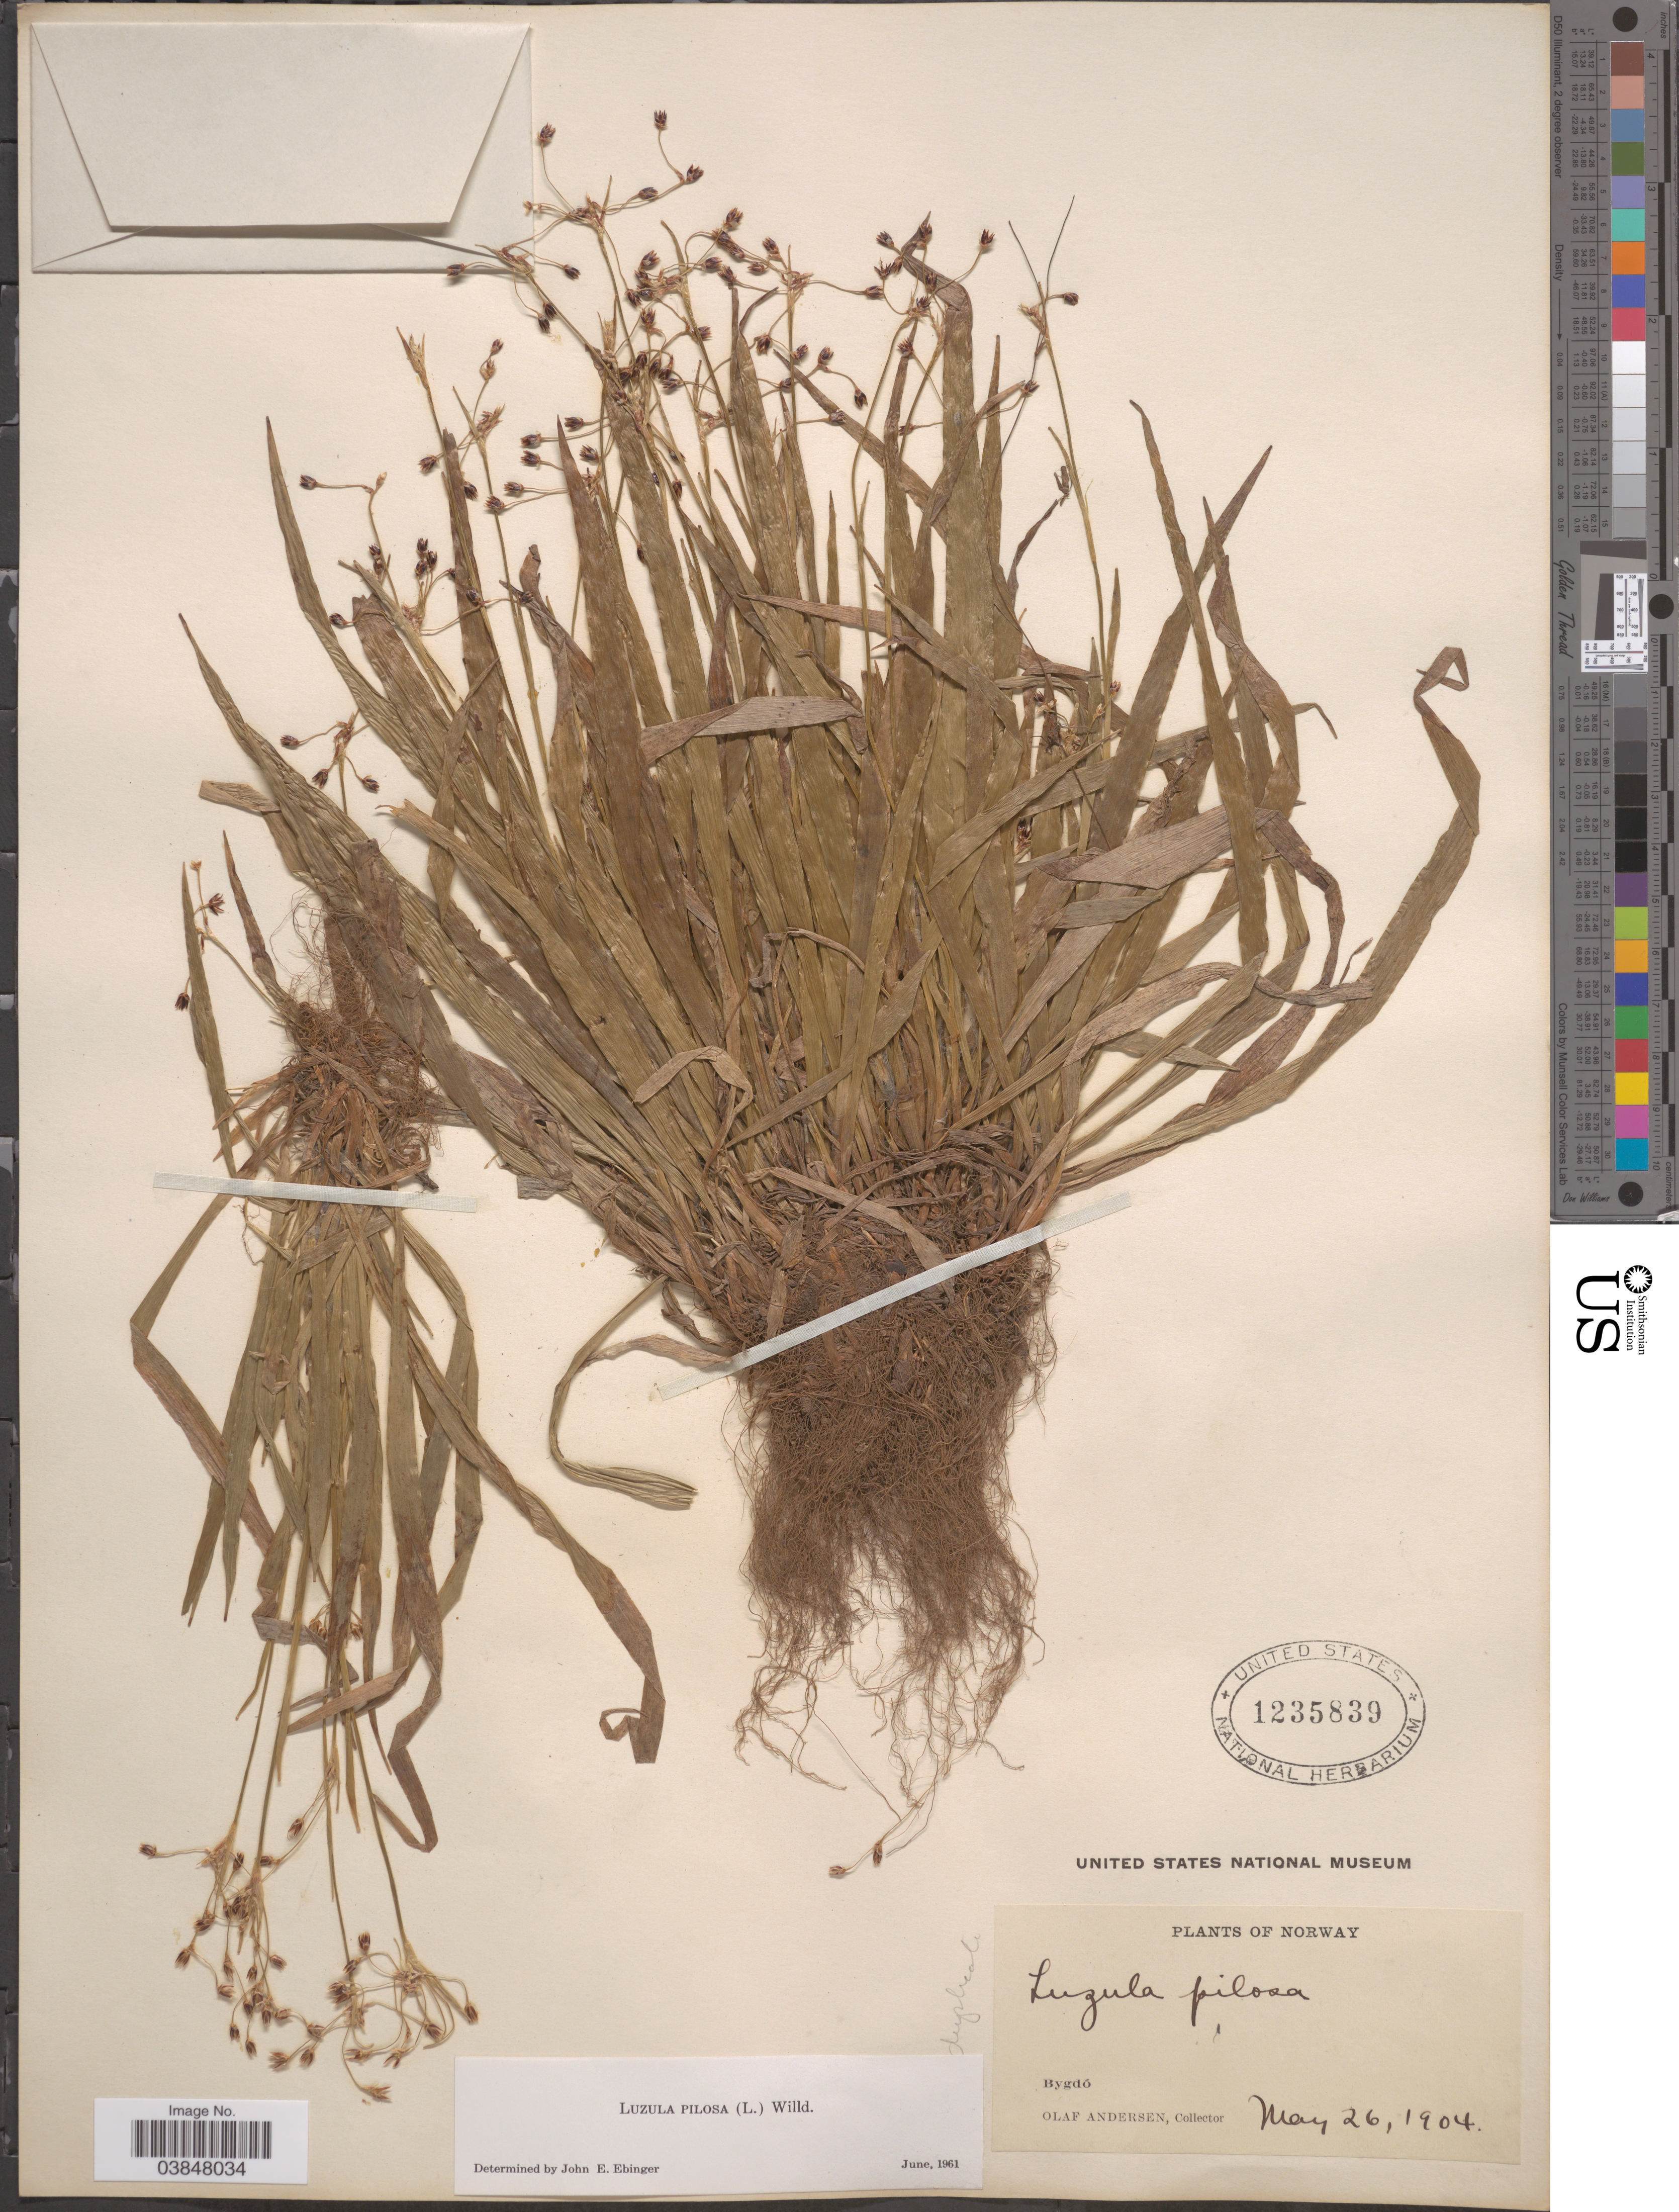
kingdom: Plantae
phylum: Tracheophyta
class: Liliopsida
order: Poales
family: Juncaceae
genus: Luzula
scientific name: Luzula pilosa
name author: (L.) Willd.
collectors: O. Andersen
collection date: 1904-05-26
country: Norway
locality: Bygdó.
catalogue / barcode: US 1235839